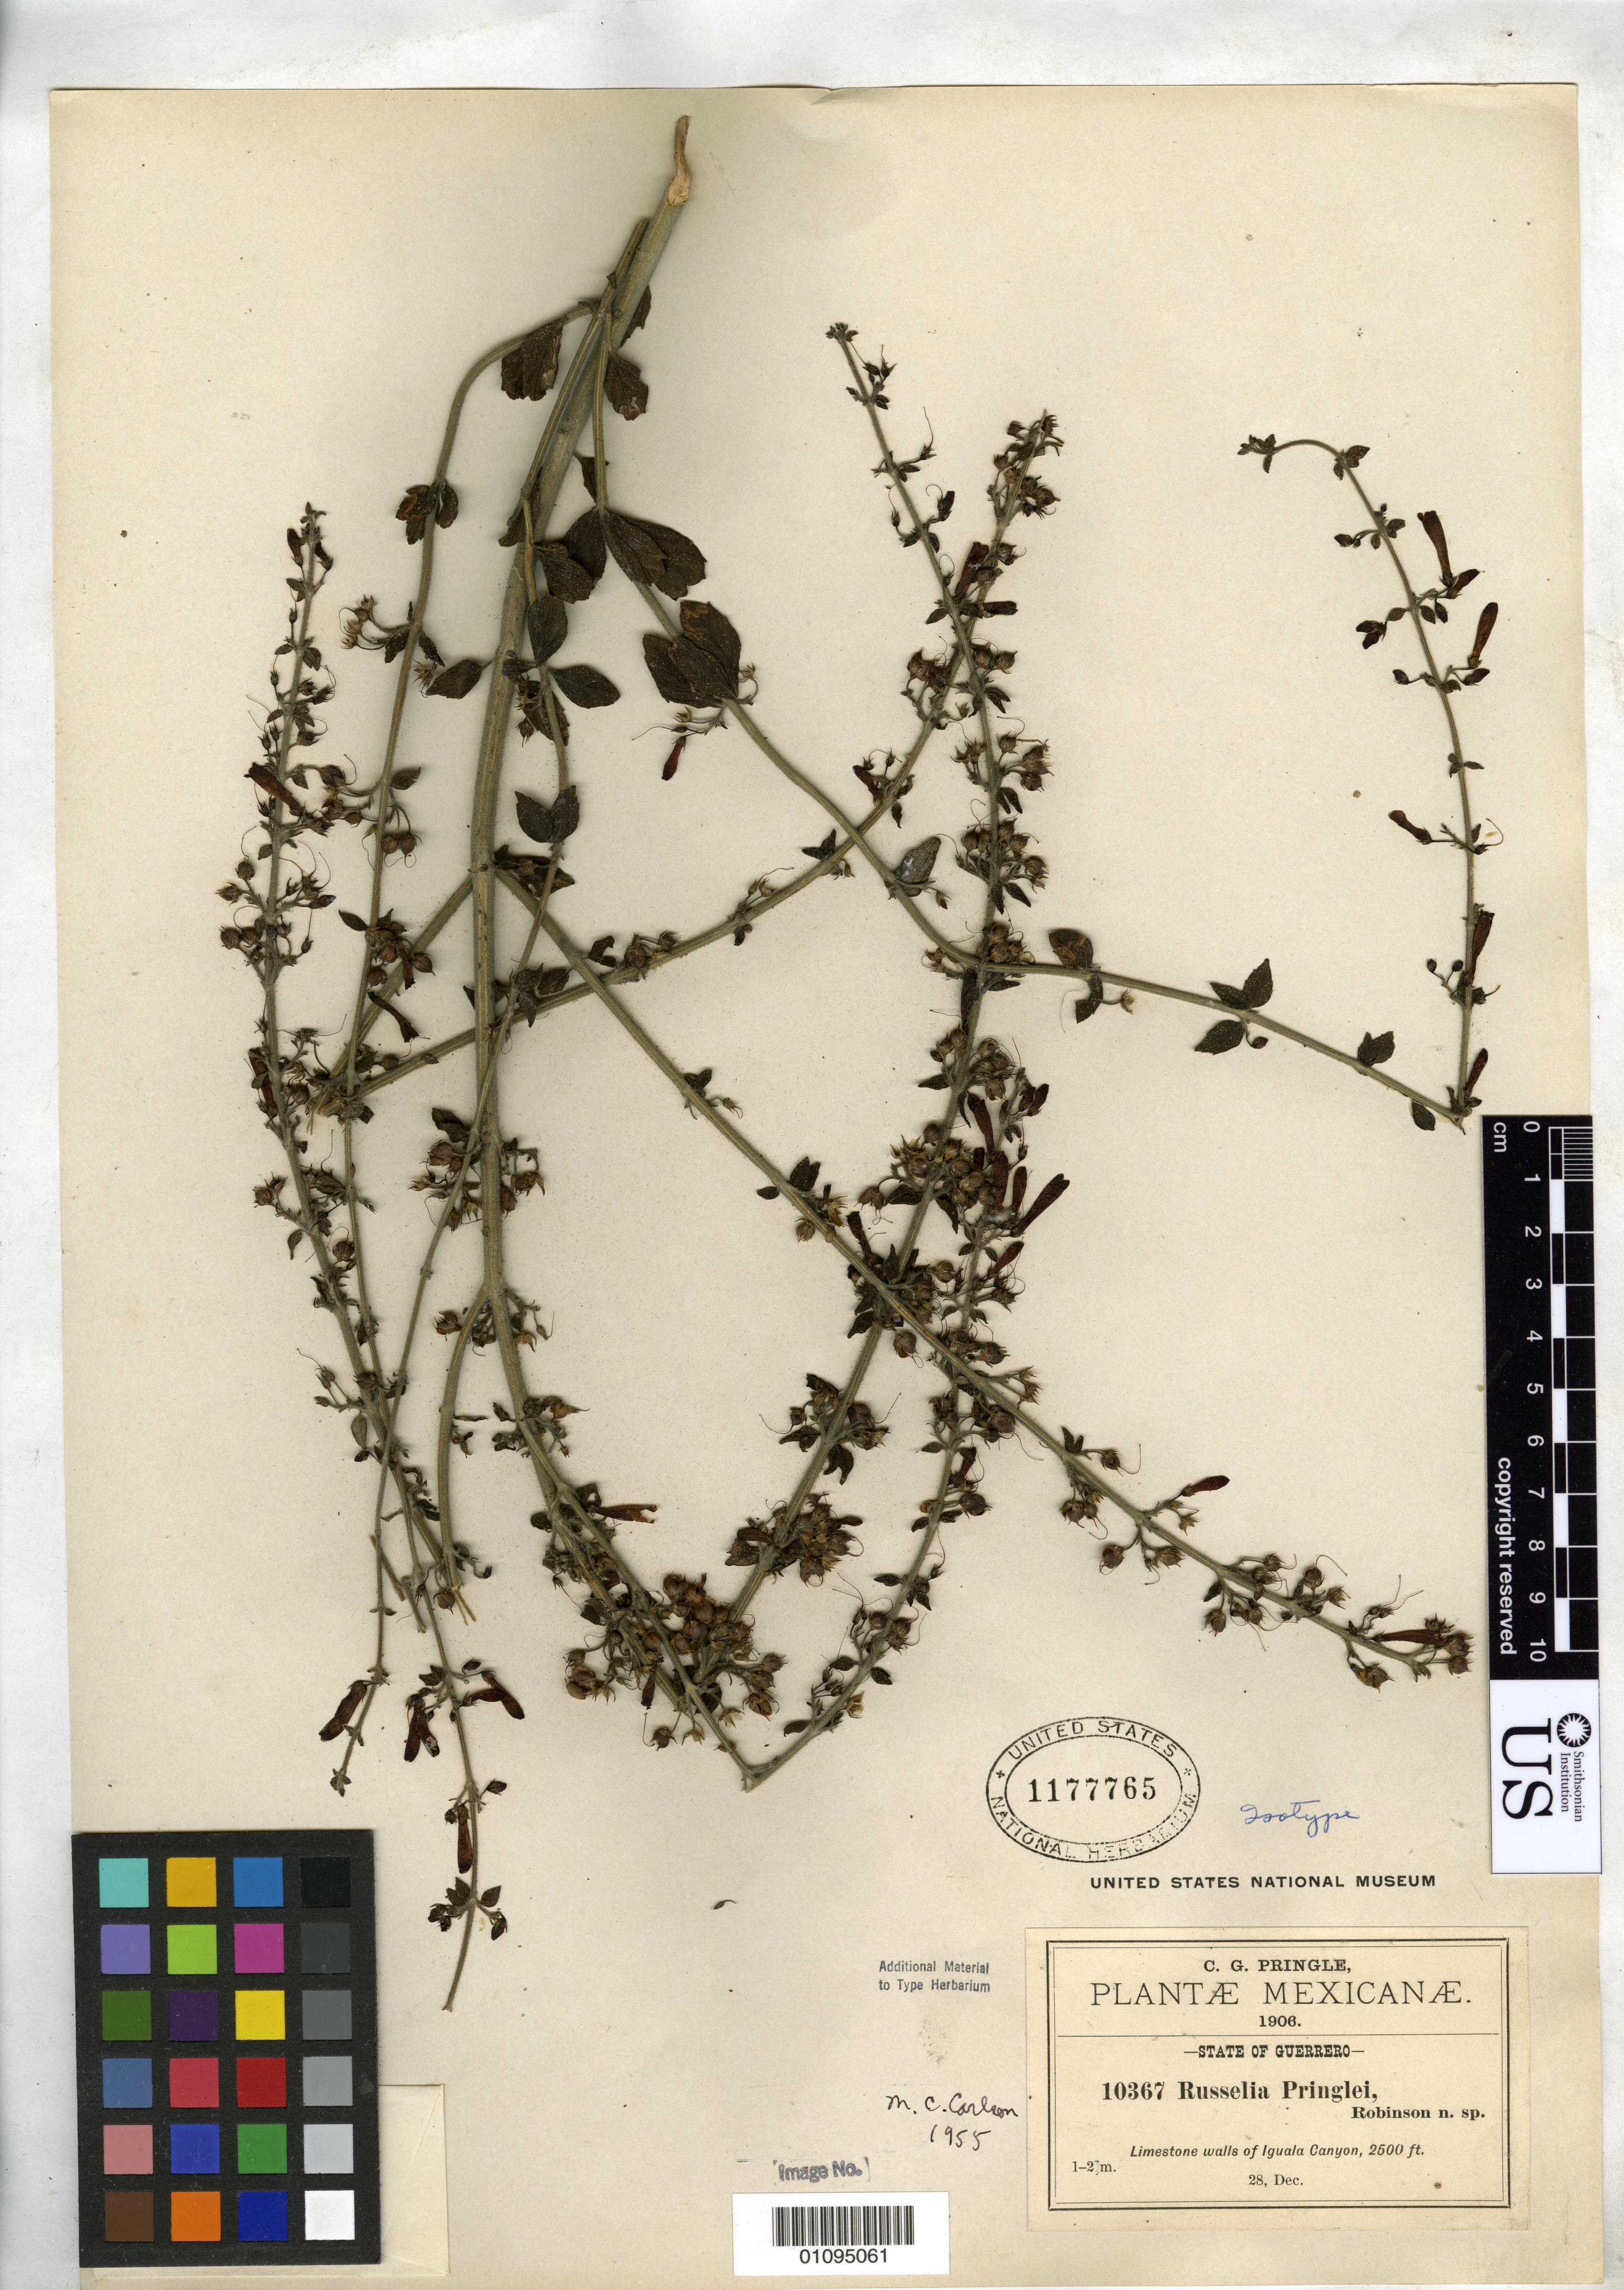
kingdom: Plantae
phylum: Tracheophyta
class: Magnoliopsida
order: Lamiales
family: Plantaginaceae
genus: Russelia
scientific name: Russelia pringlei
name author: B.L. Rob.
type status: Isotype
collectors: C. G. Pringle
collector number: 10367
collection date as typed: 28 Dec 1906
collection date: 1906-12-28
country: Mexico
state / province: Guerrero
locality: Iguala Canyon.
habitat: Limestone walls of Iguala Canyon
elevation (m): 762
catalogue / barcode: US 1177765